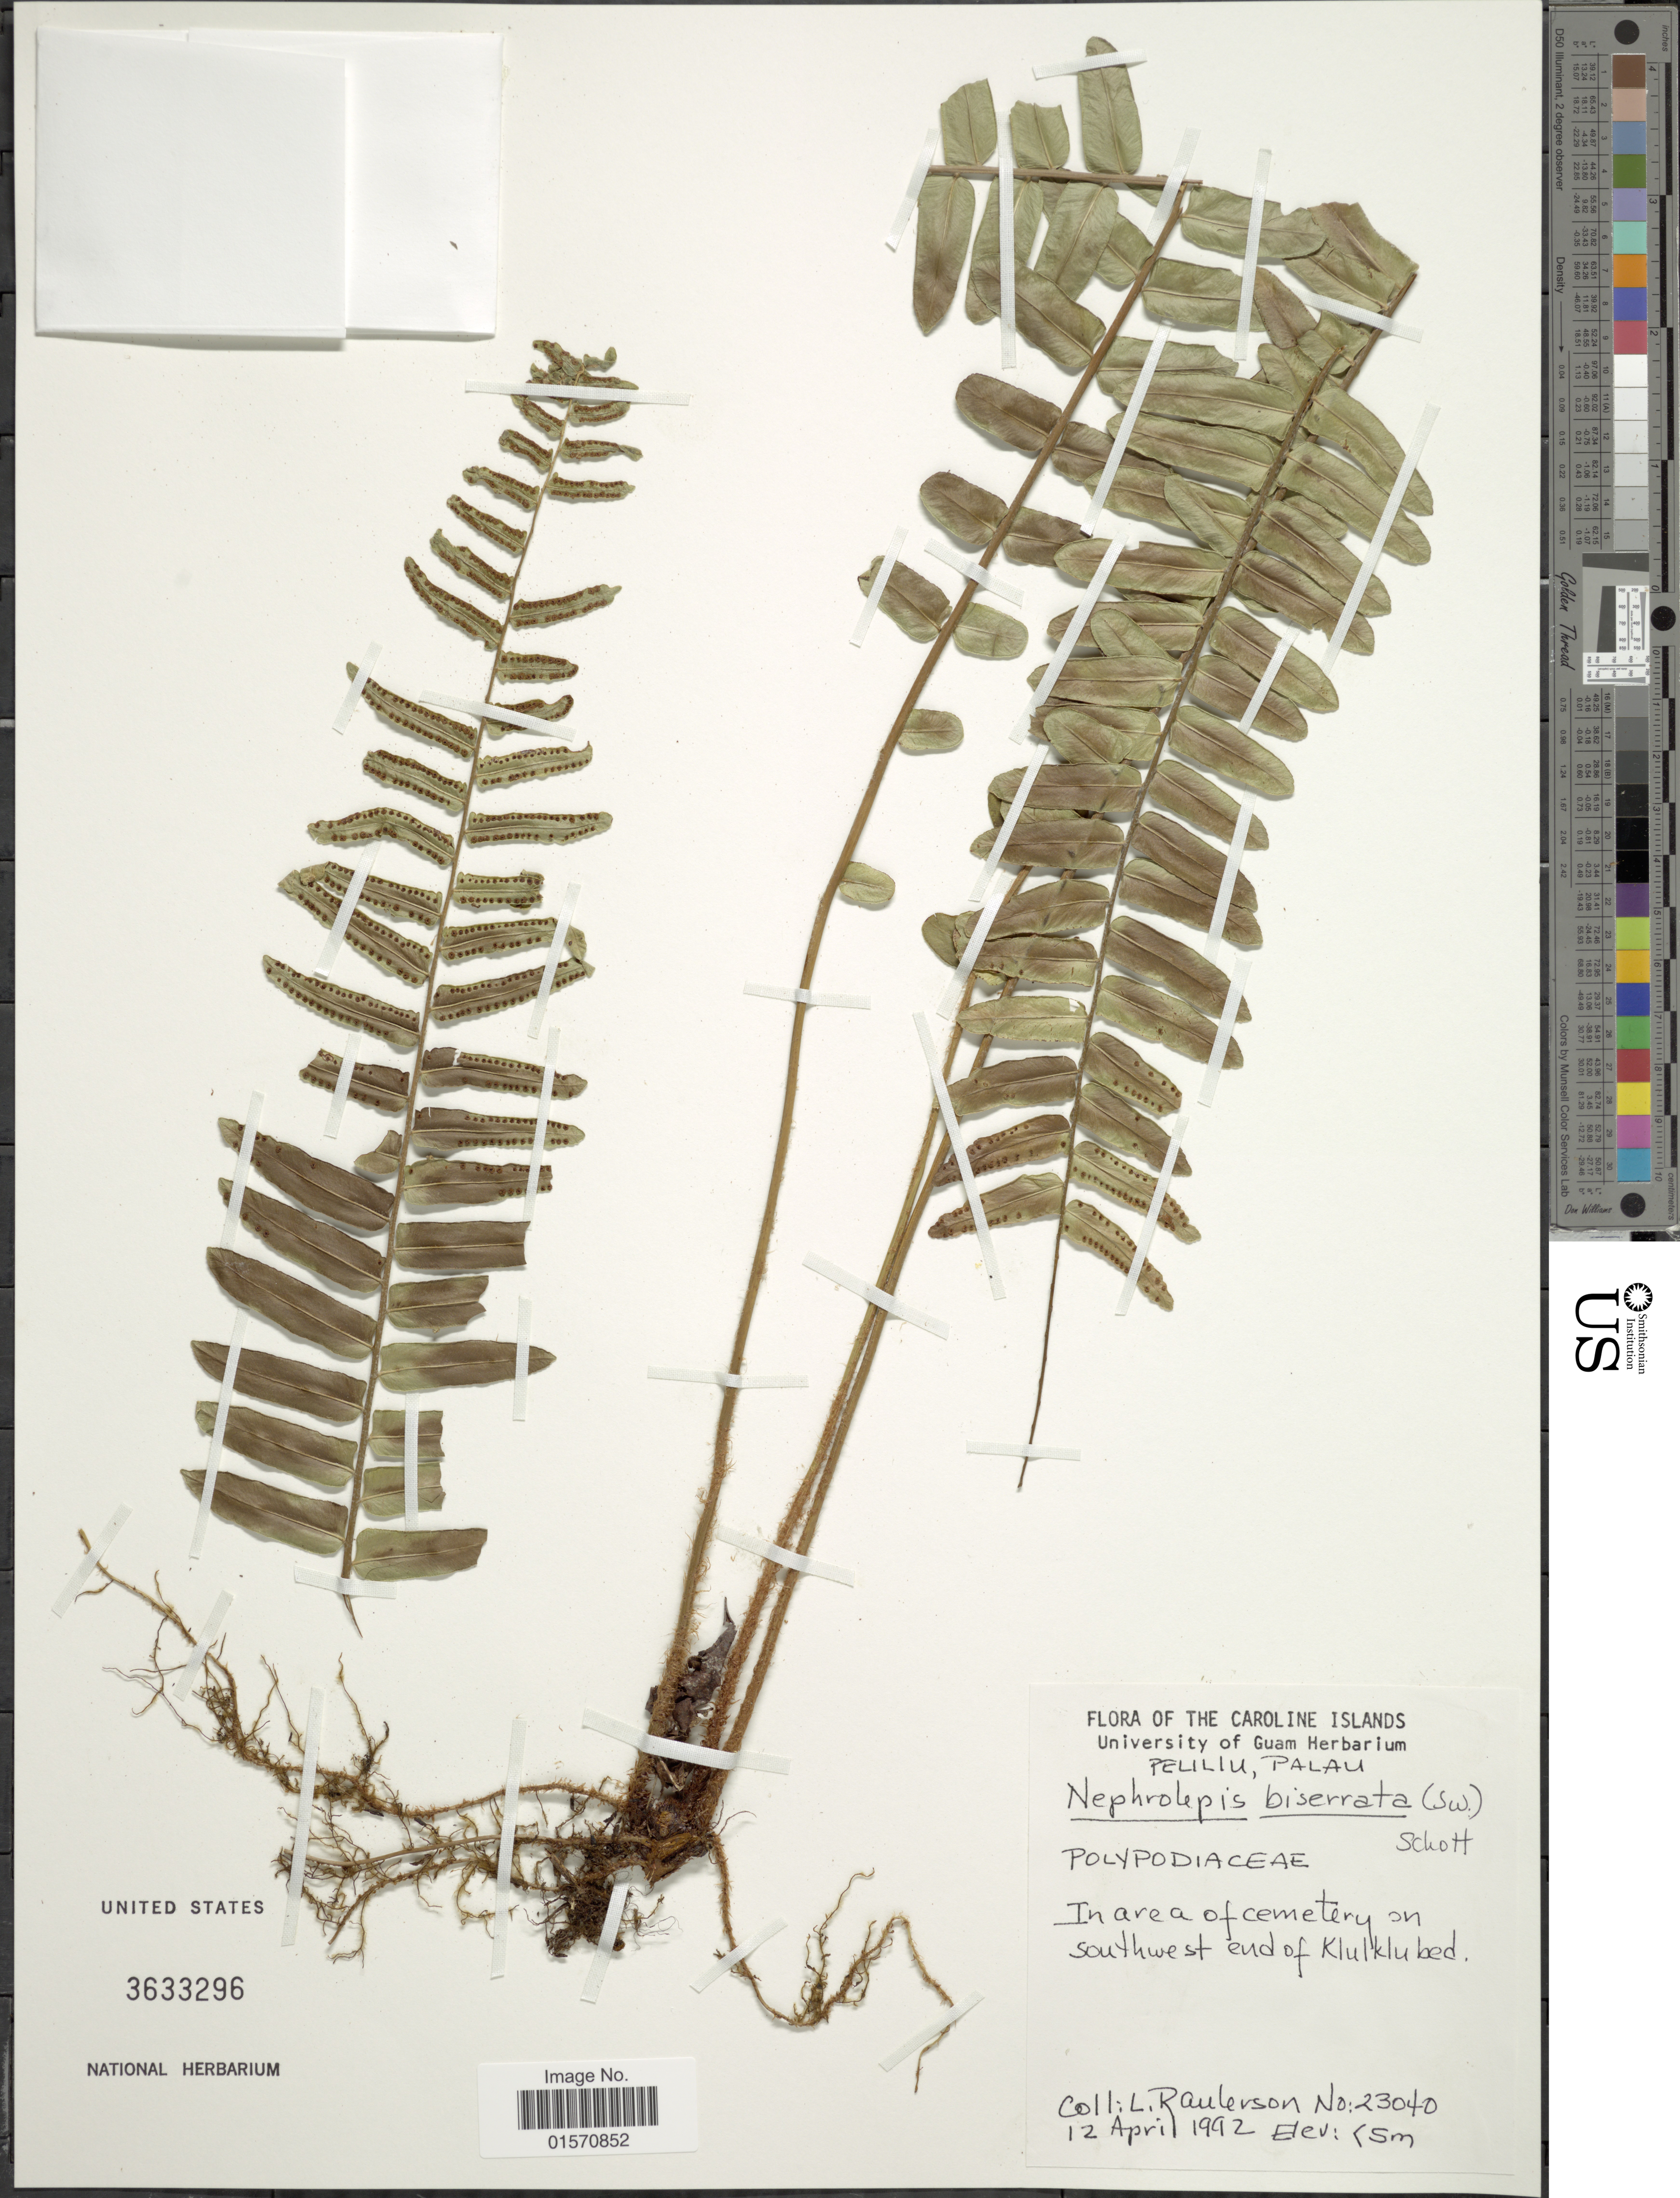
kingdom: Plantae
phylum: Tracheophyta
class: Polypodiopsida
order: Polypodiales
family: Nephrolepidaceae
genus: Nephrolepis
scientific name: Nephrolepis biserrata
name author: (Sw.) Schott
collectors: L. Raulerson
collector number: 23040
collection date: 1992-04-12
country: Palau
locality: Caroline Islands. Peliliu, Palau. In area of cemetery on southwest end of Klulklubed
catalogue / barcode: US 3633296